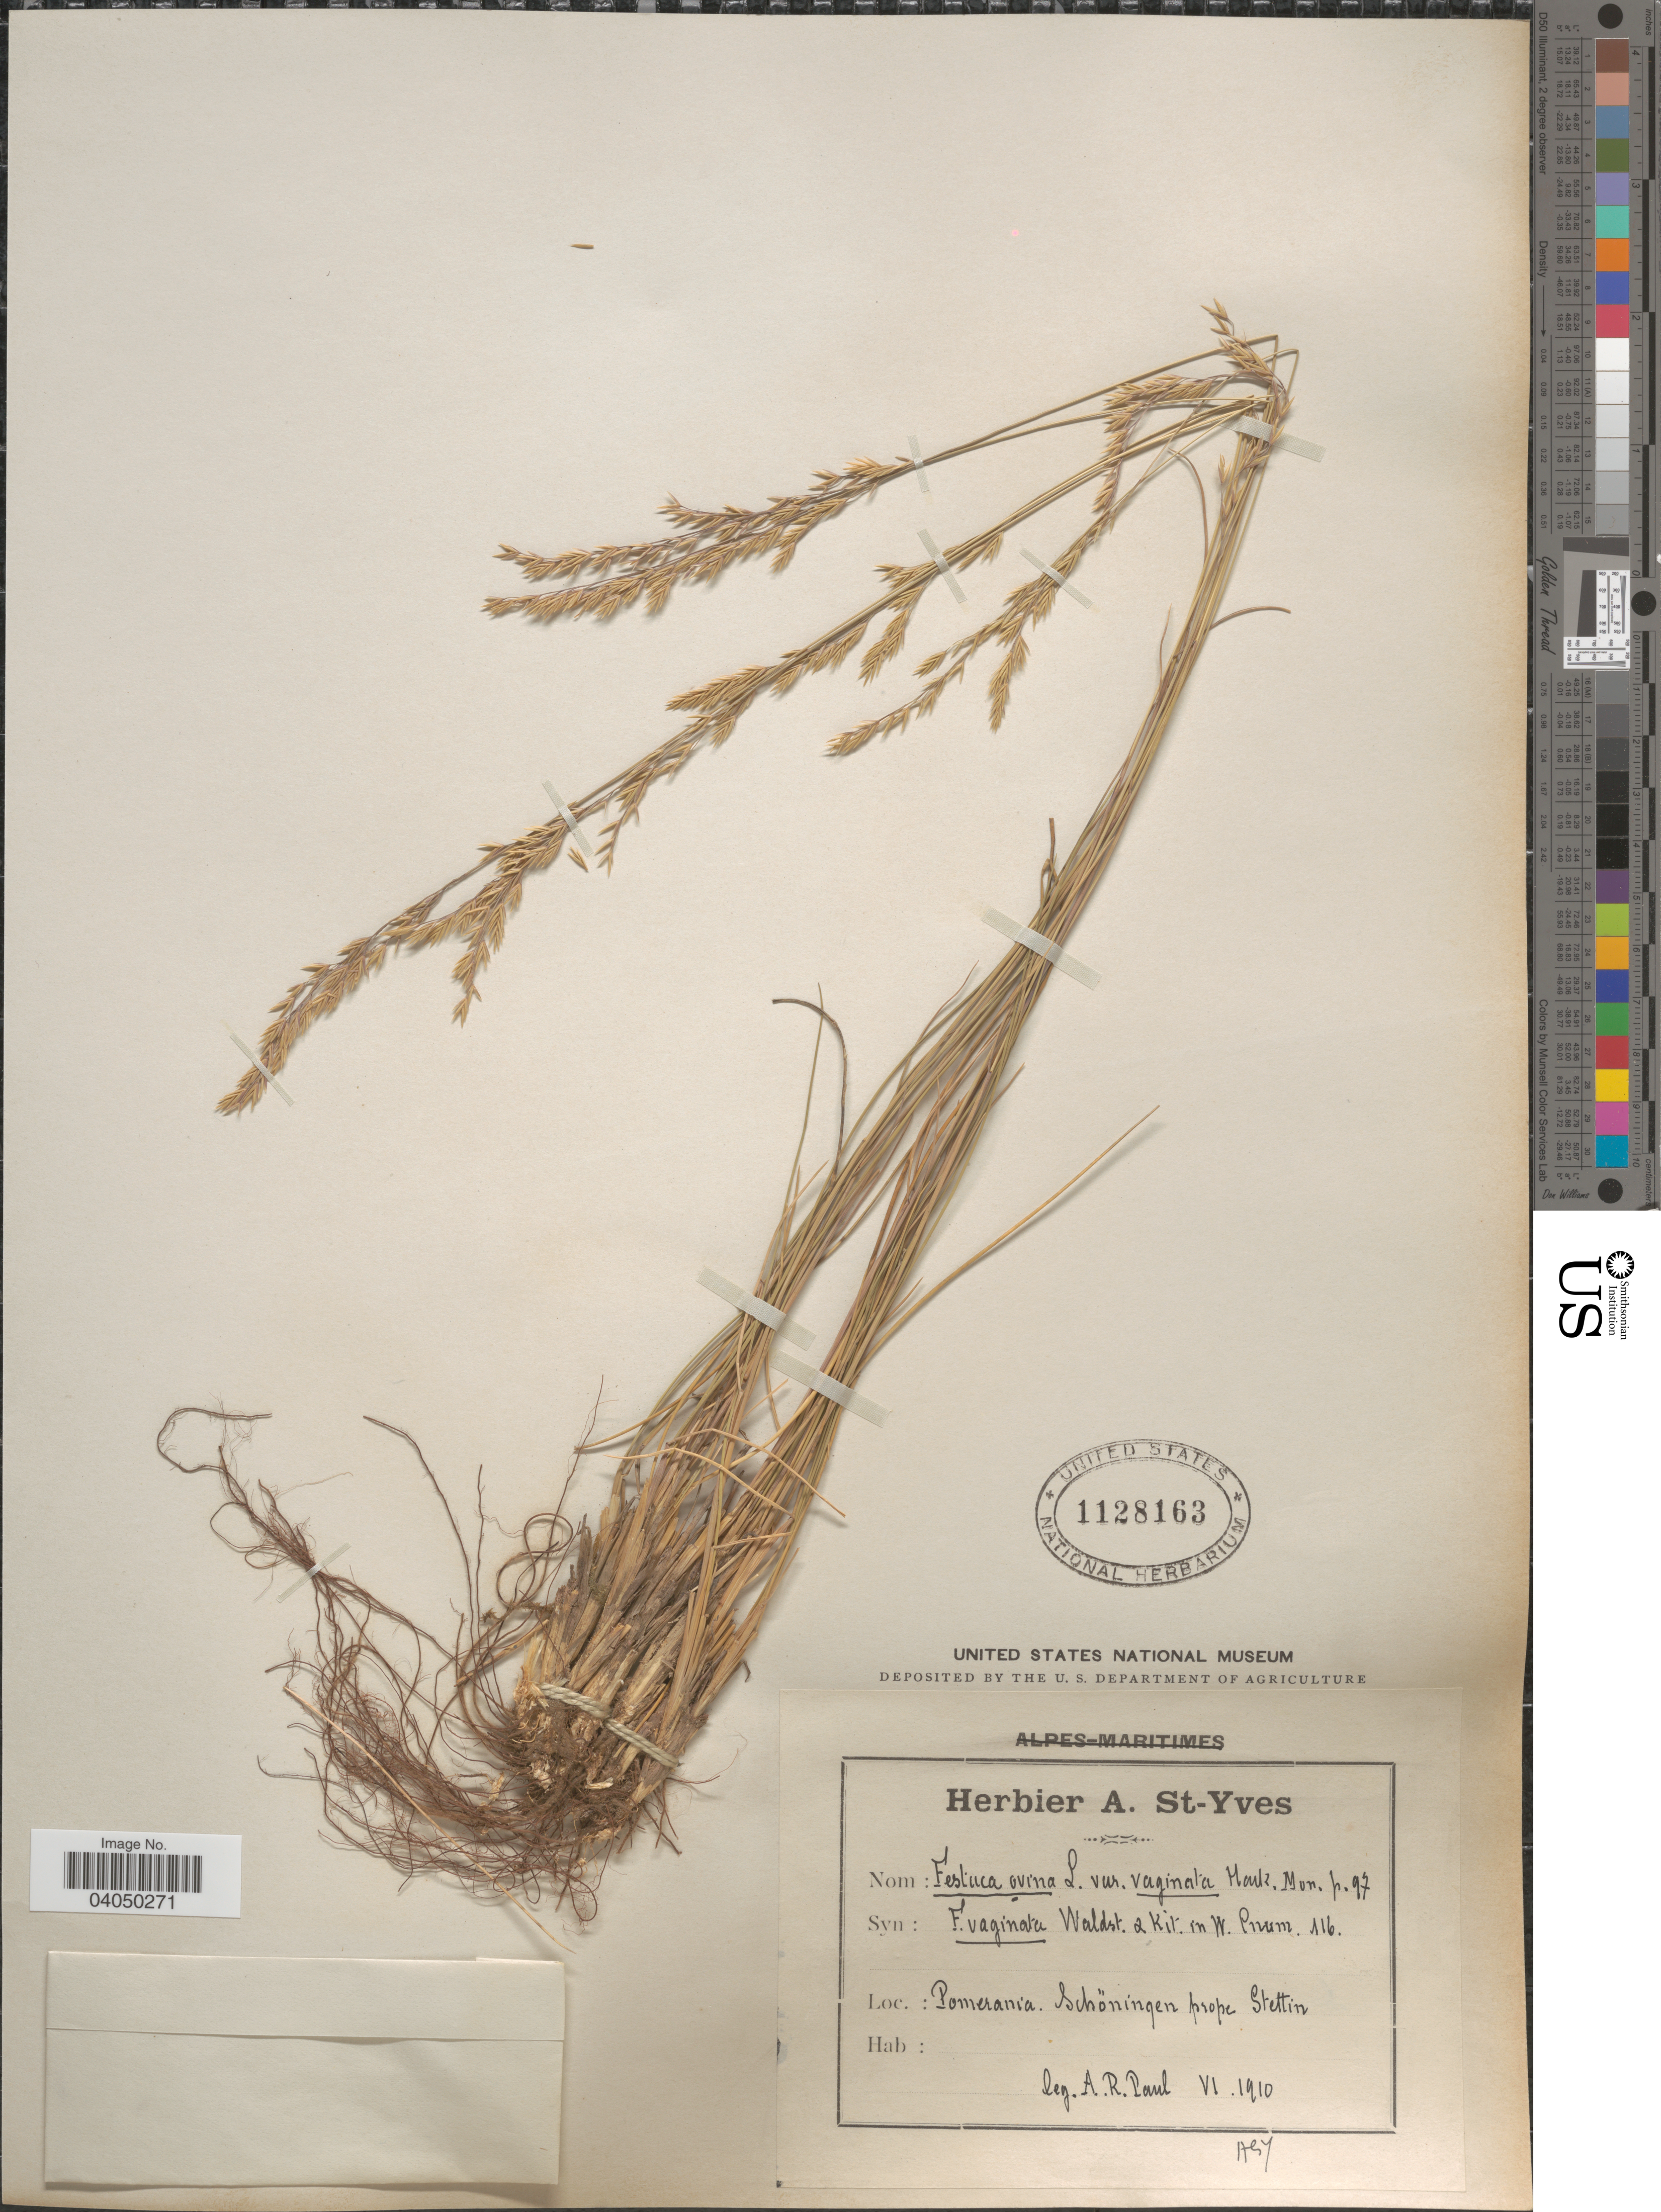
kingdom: Plantae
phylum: Tracheophyta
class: Liliopsida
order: Poales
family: Poaceae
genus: Festuca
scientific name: Festuca vaginata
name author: Waldst. & Kit. ex Willd.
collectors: A. Paul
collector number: AS7*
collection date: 1910-06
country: Poland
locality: Pomerania. Schöningen prope Stettin.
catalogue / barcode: US 1128163